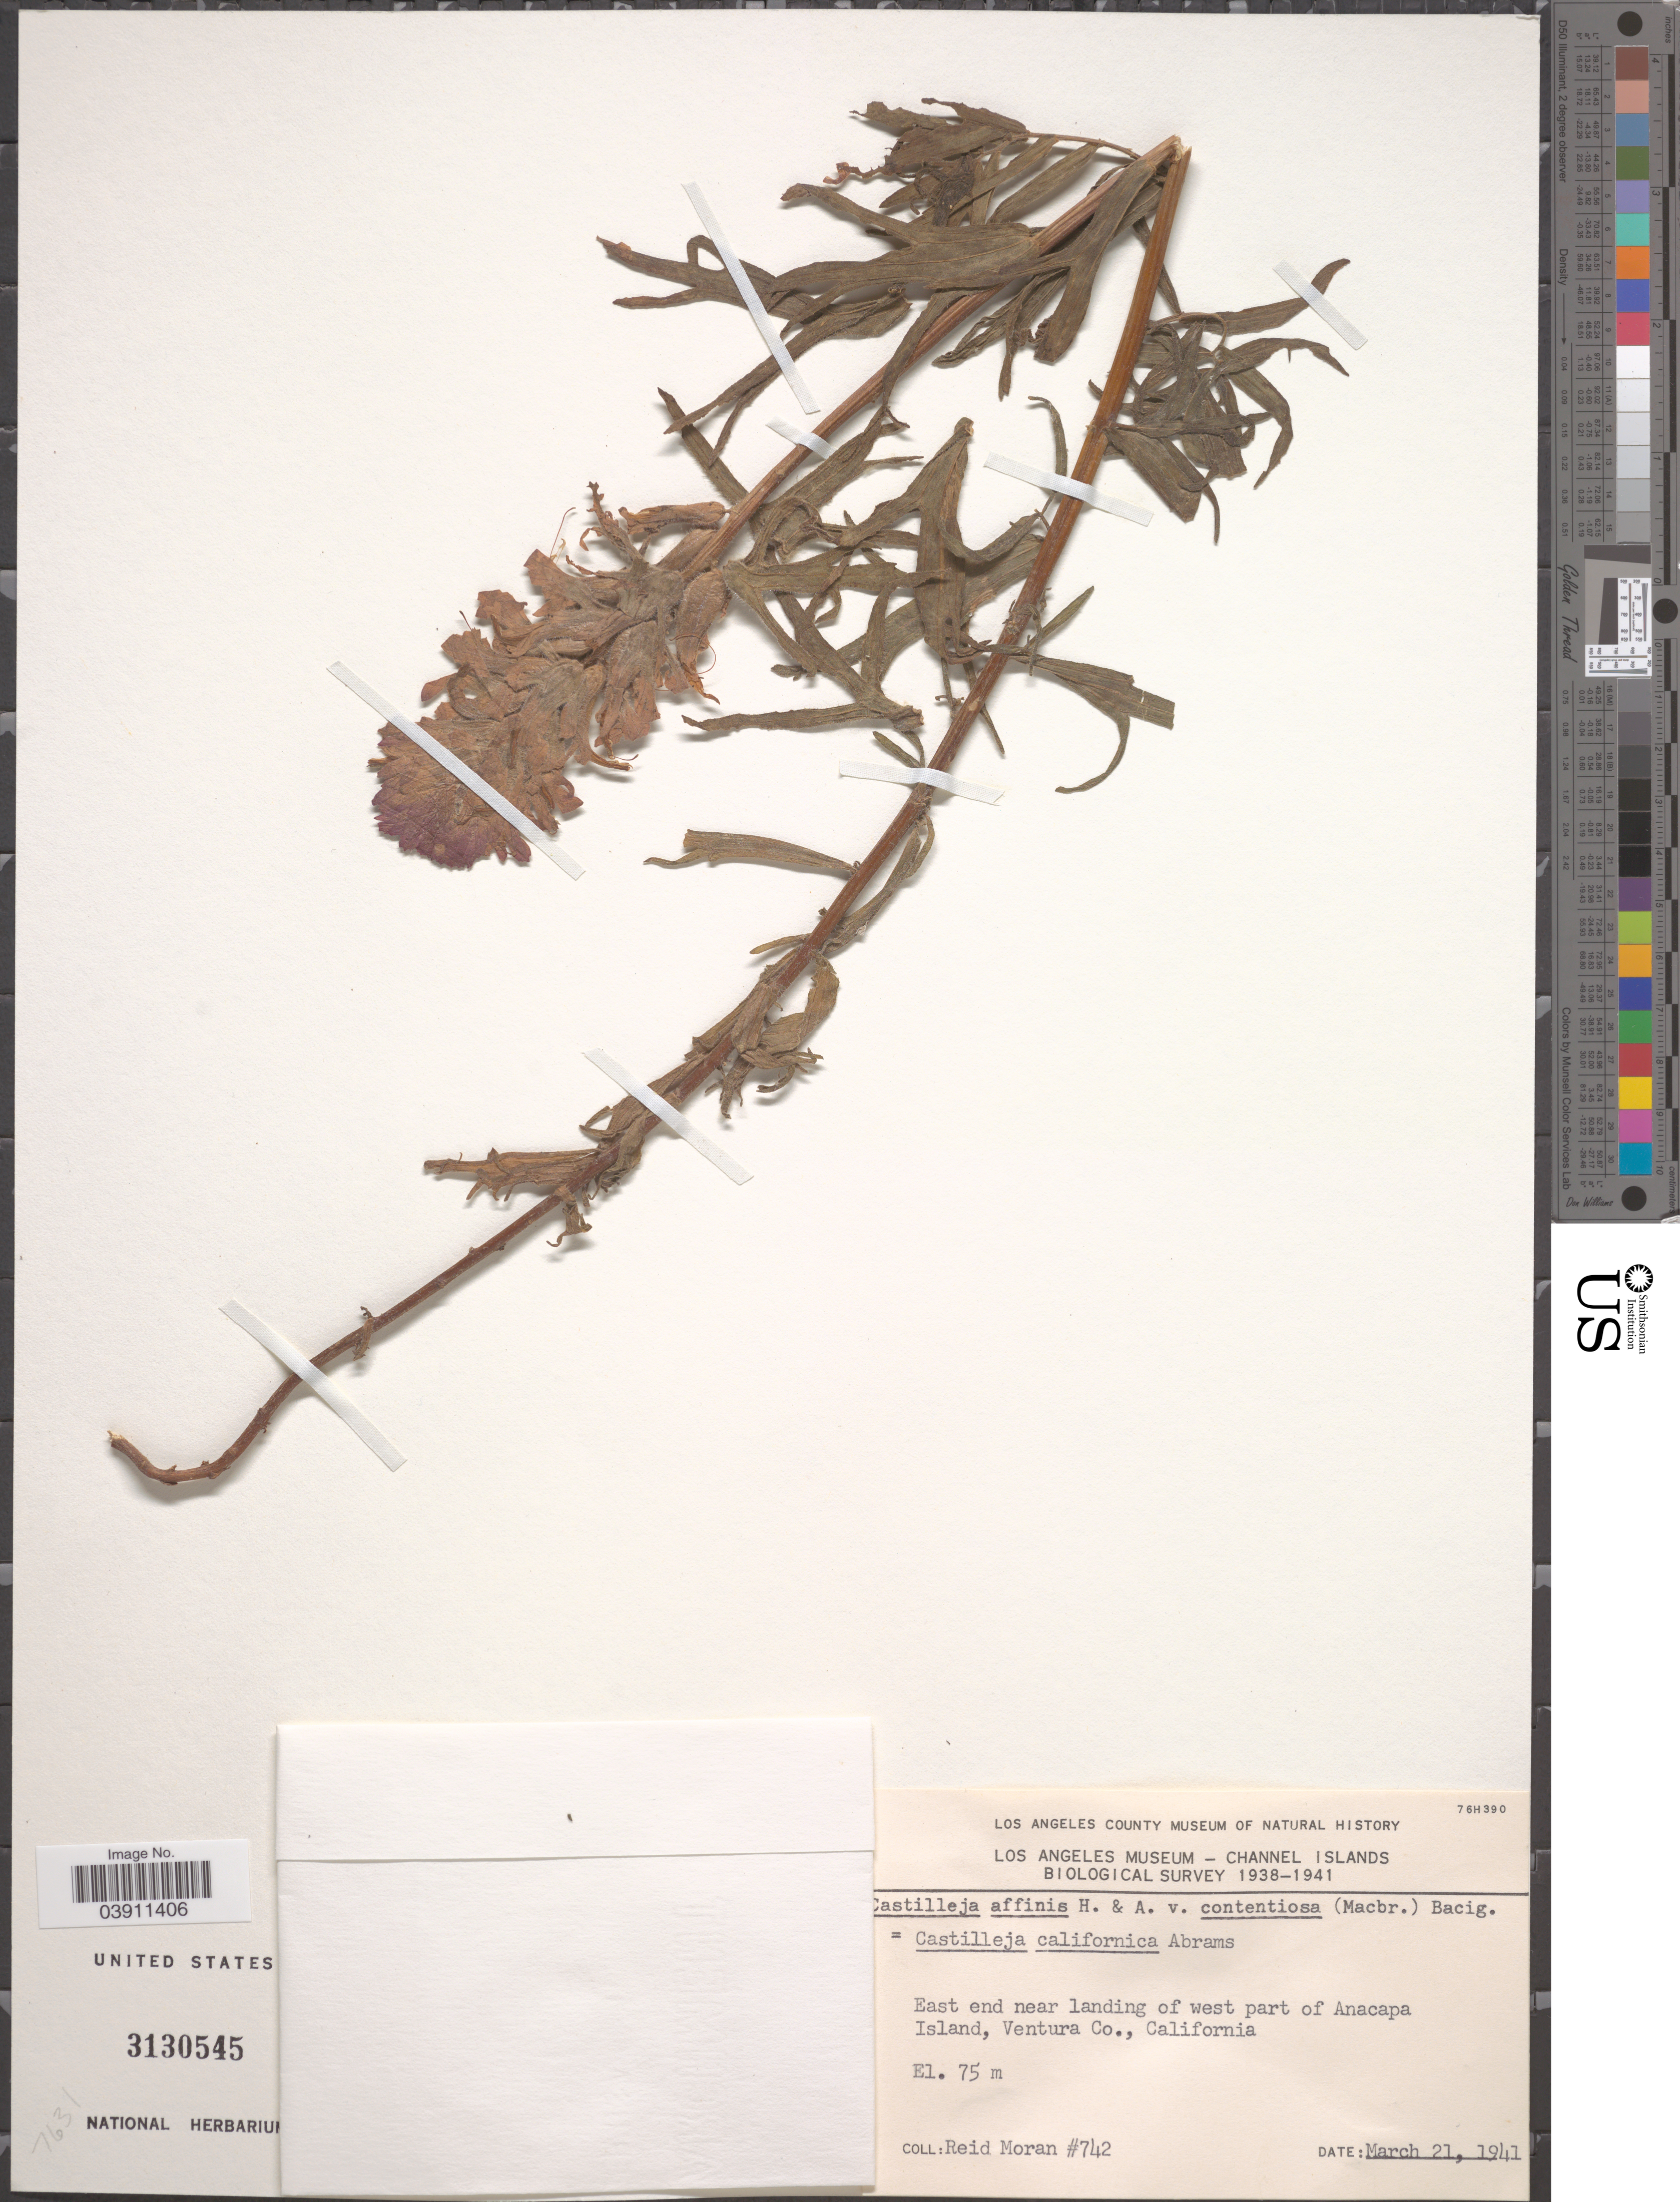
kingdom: Plantae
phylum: Tracheophyta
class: Magnoliopsida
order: Lamiales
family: Orobanchaceae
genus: Castilleja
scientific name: Castilleja californica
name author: Abrams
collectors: R. Moran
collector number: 742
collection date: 1941-03-21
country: United States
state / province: California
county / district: Ventura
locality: Channel Island [unsure placement] East end near landing of west part of Anacapa Island, Ventura Co.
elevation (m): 75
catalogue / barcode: US 3130545